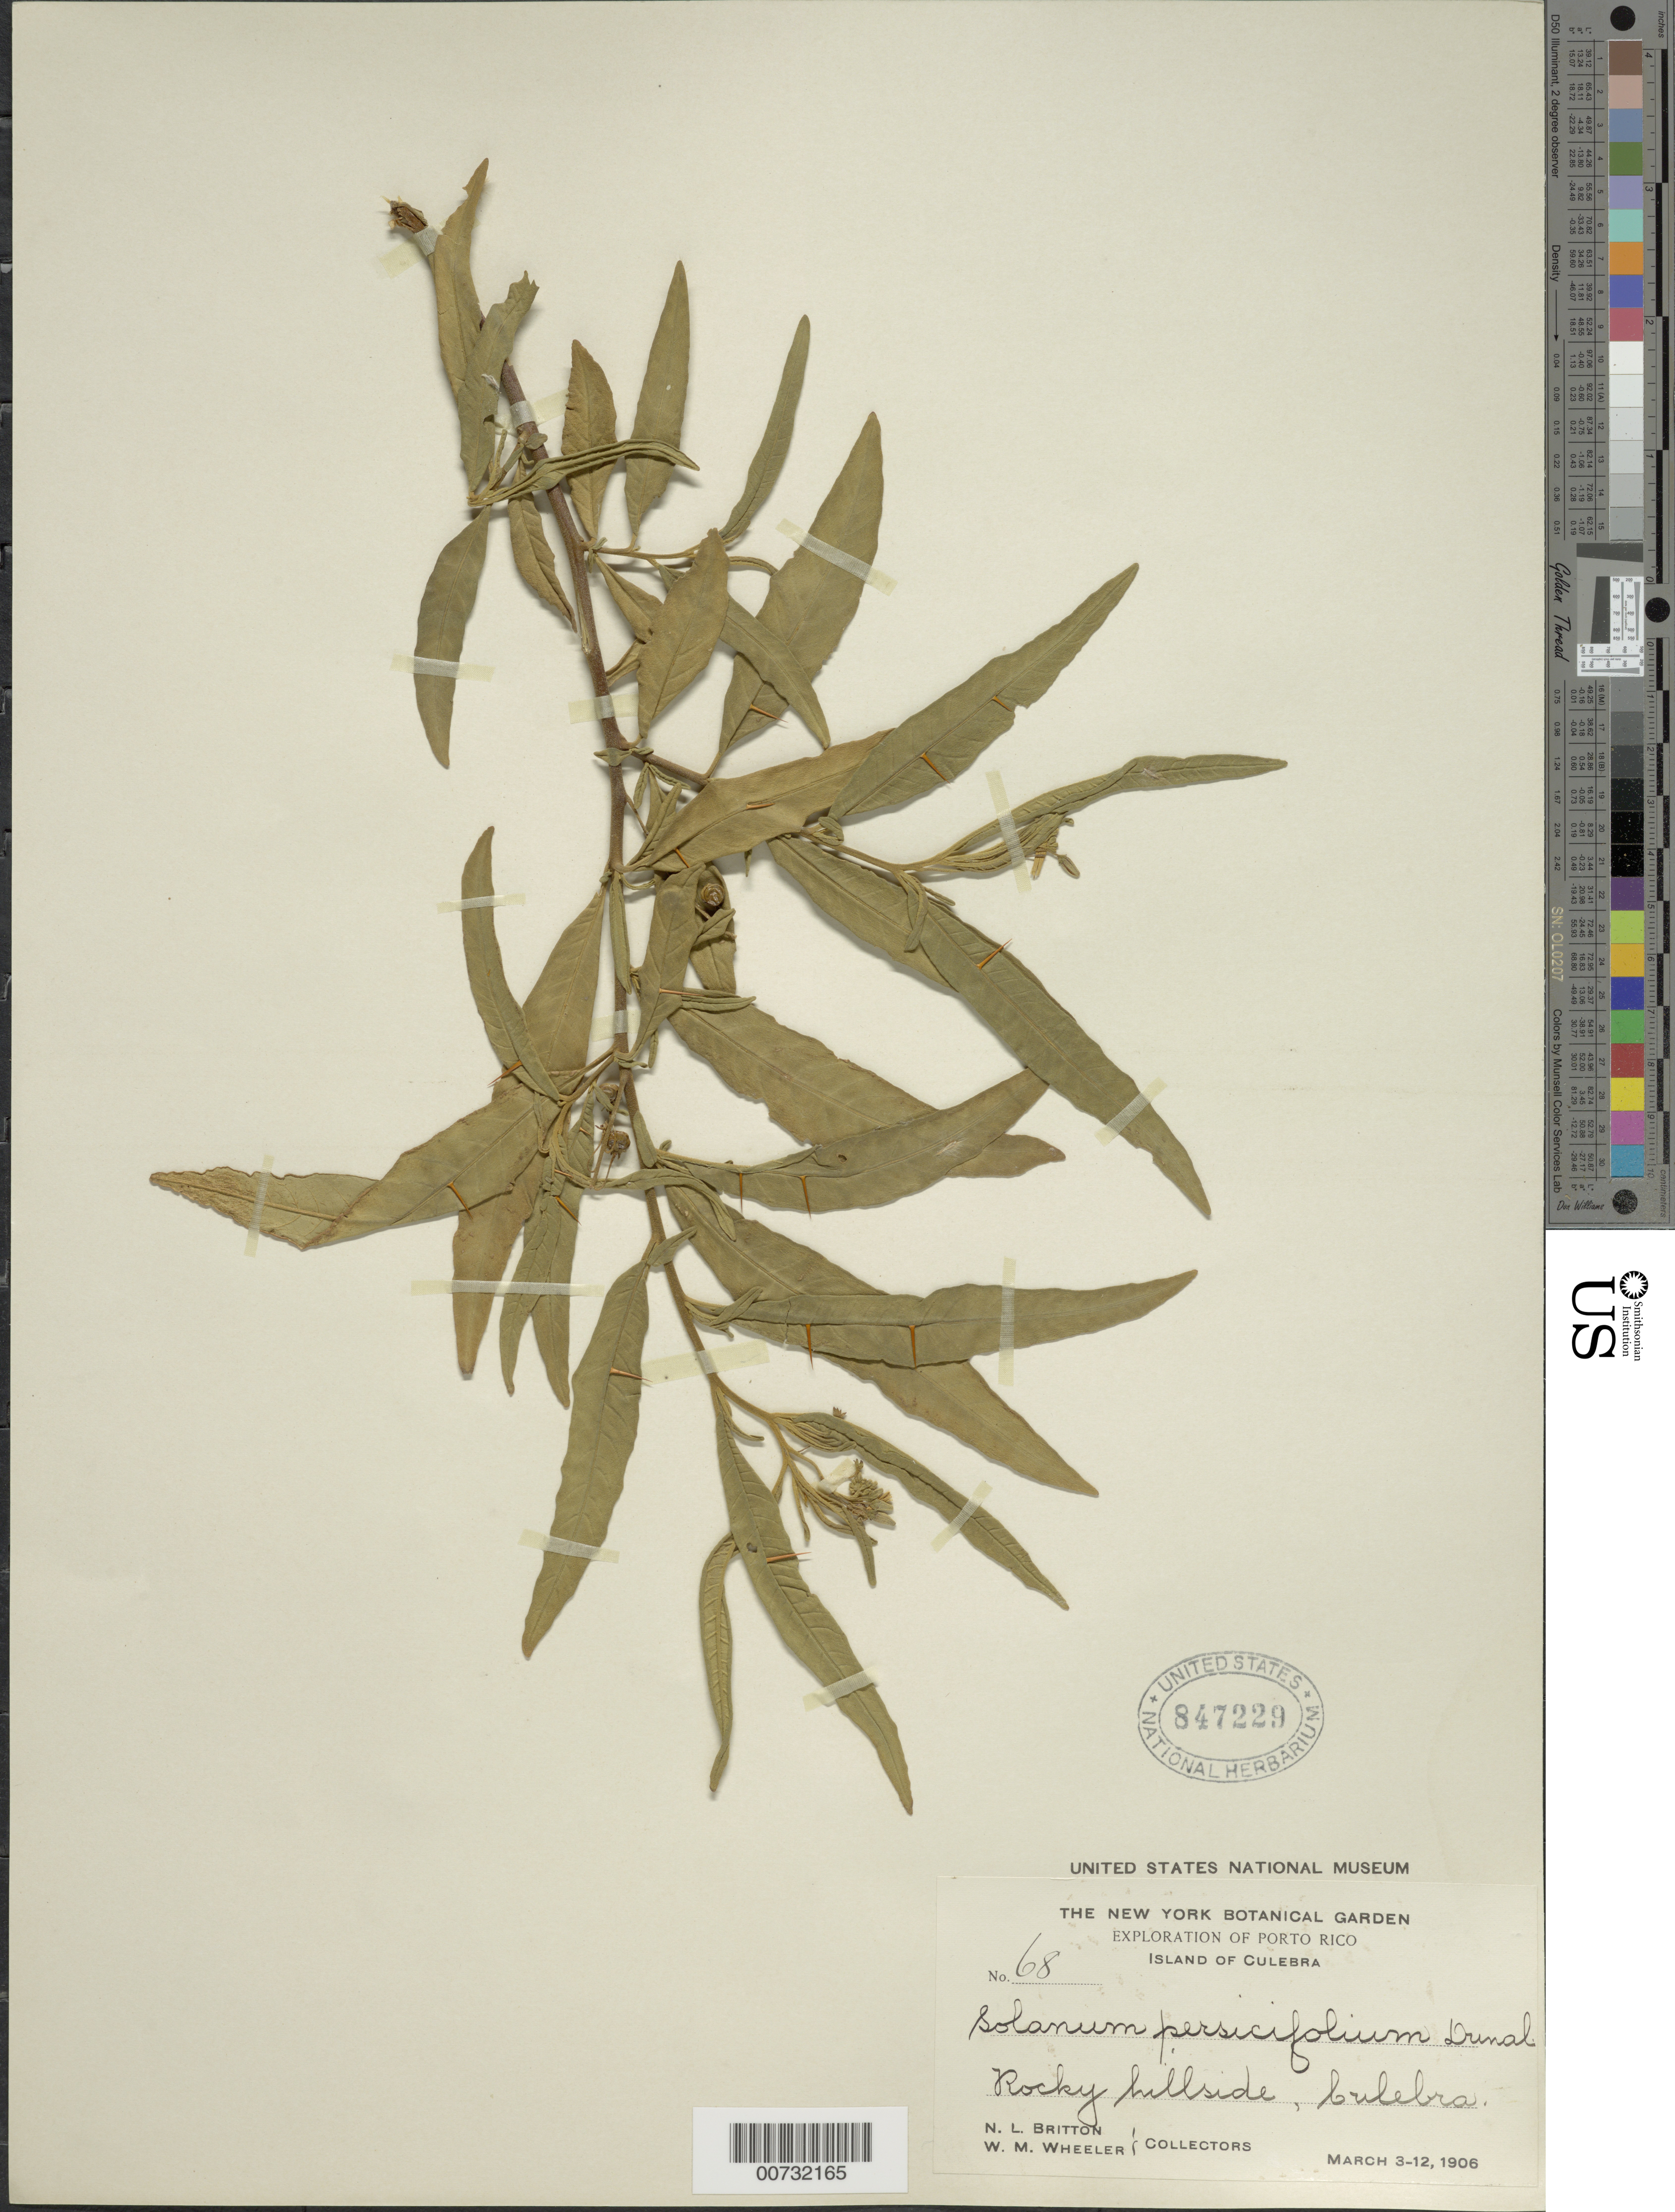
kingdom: Plantae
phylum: Tracheophyta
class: Magnoliopsida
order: Solanales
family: Solanaceae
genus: Solanum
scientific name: Solanum bahamense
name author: L.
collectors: N. Britton & W. Wheeler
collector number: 68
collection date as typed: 03 Mar 1906 to 12 Mar 1906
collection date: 1906-03-03/1906-03-12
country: Puerto Rico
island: Culebra I.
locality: Culebra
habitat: Rocky hillside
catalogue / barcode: US 847229